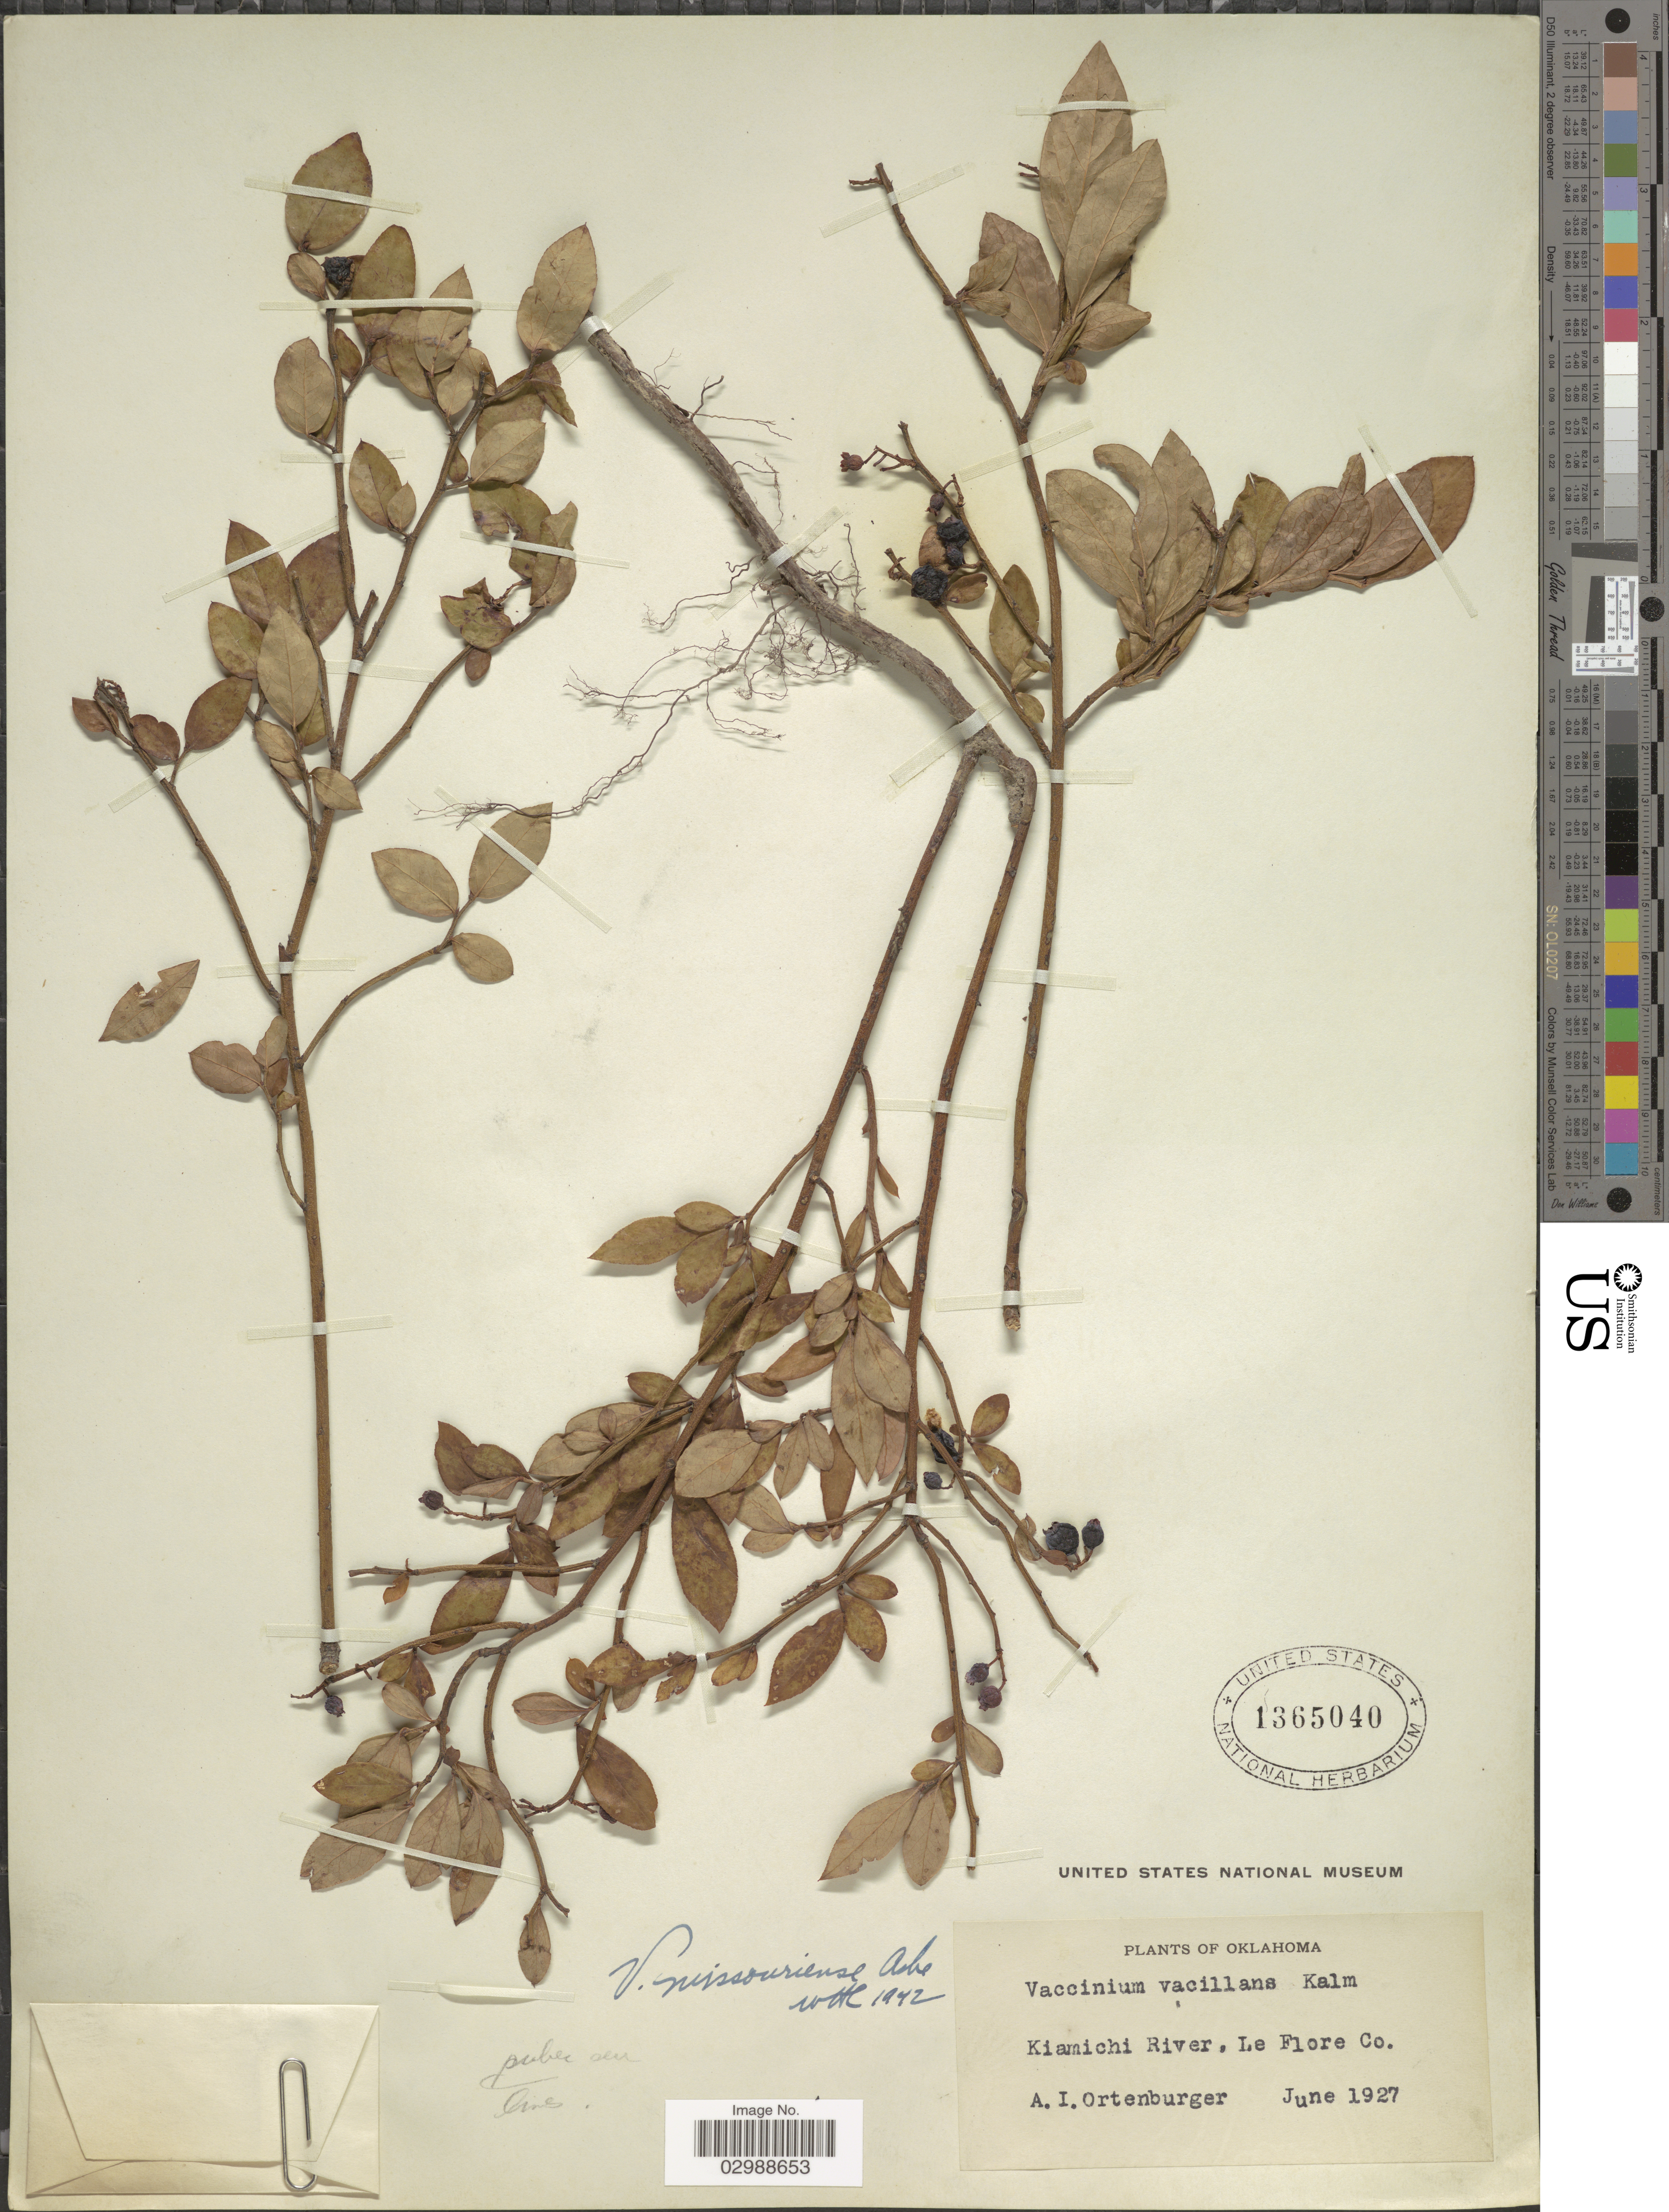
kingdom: Plantae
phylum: Tracheophyta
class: Magnoliopsida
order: Ericales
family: Ericaceae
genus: Vaccinium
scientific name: Vaccinium missouriense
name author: (Ashe) Ashe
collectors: A. Ortenburger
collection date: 1927-06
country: United States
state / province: Oklahoma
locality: Kiamichi River, Le Flore Co.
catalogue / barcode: US 1365040